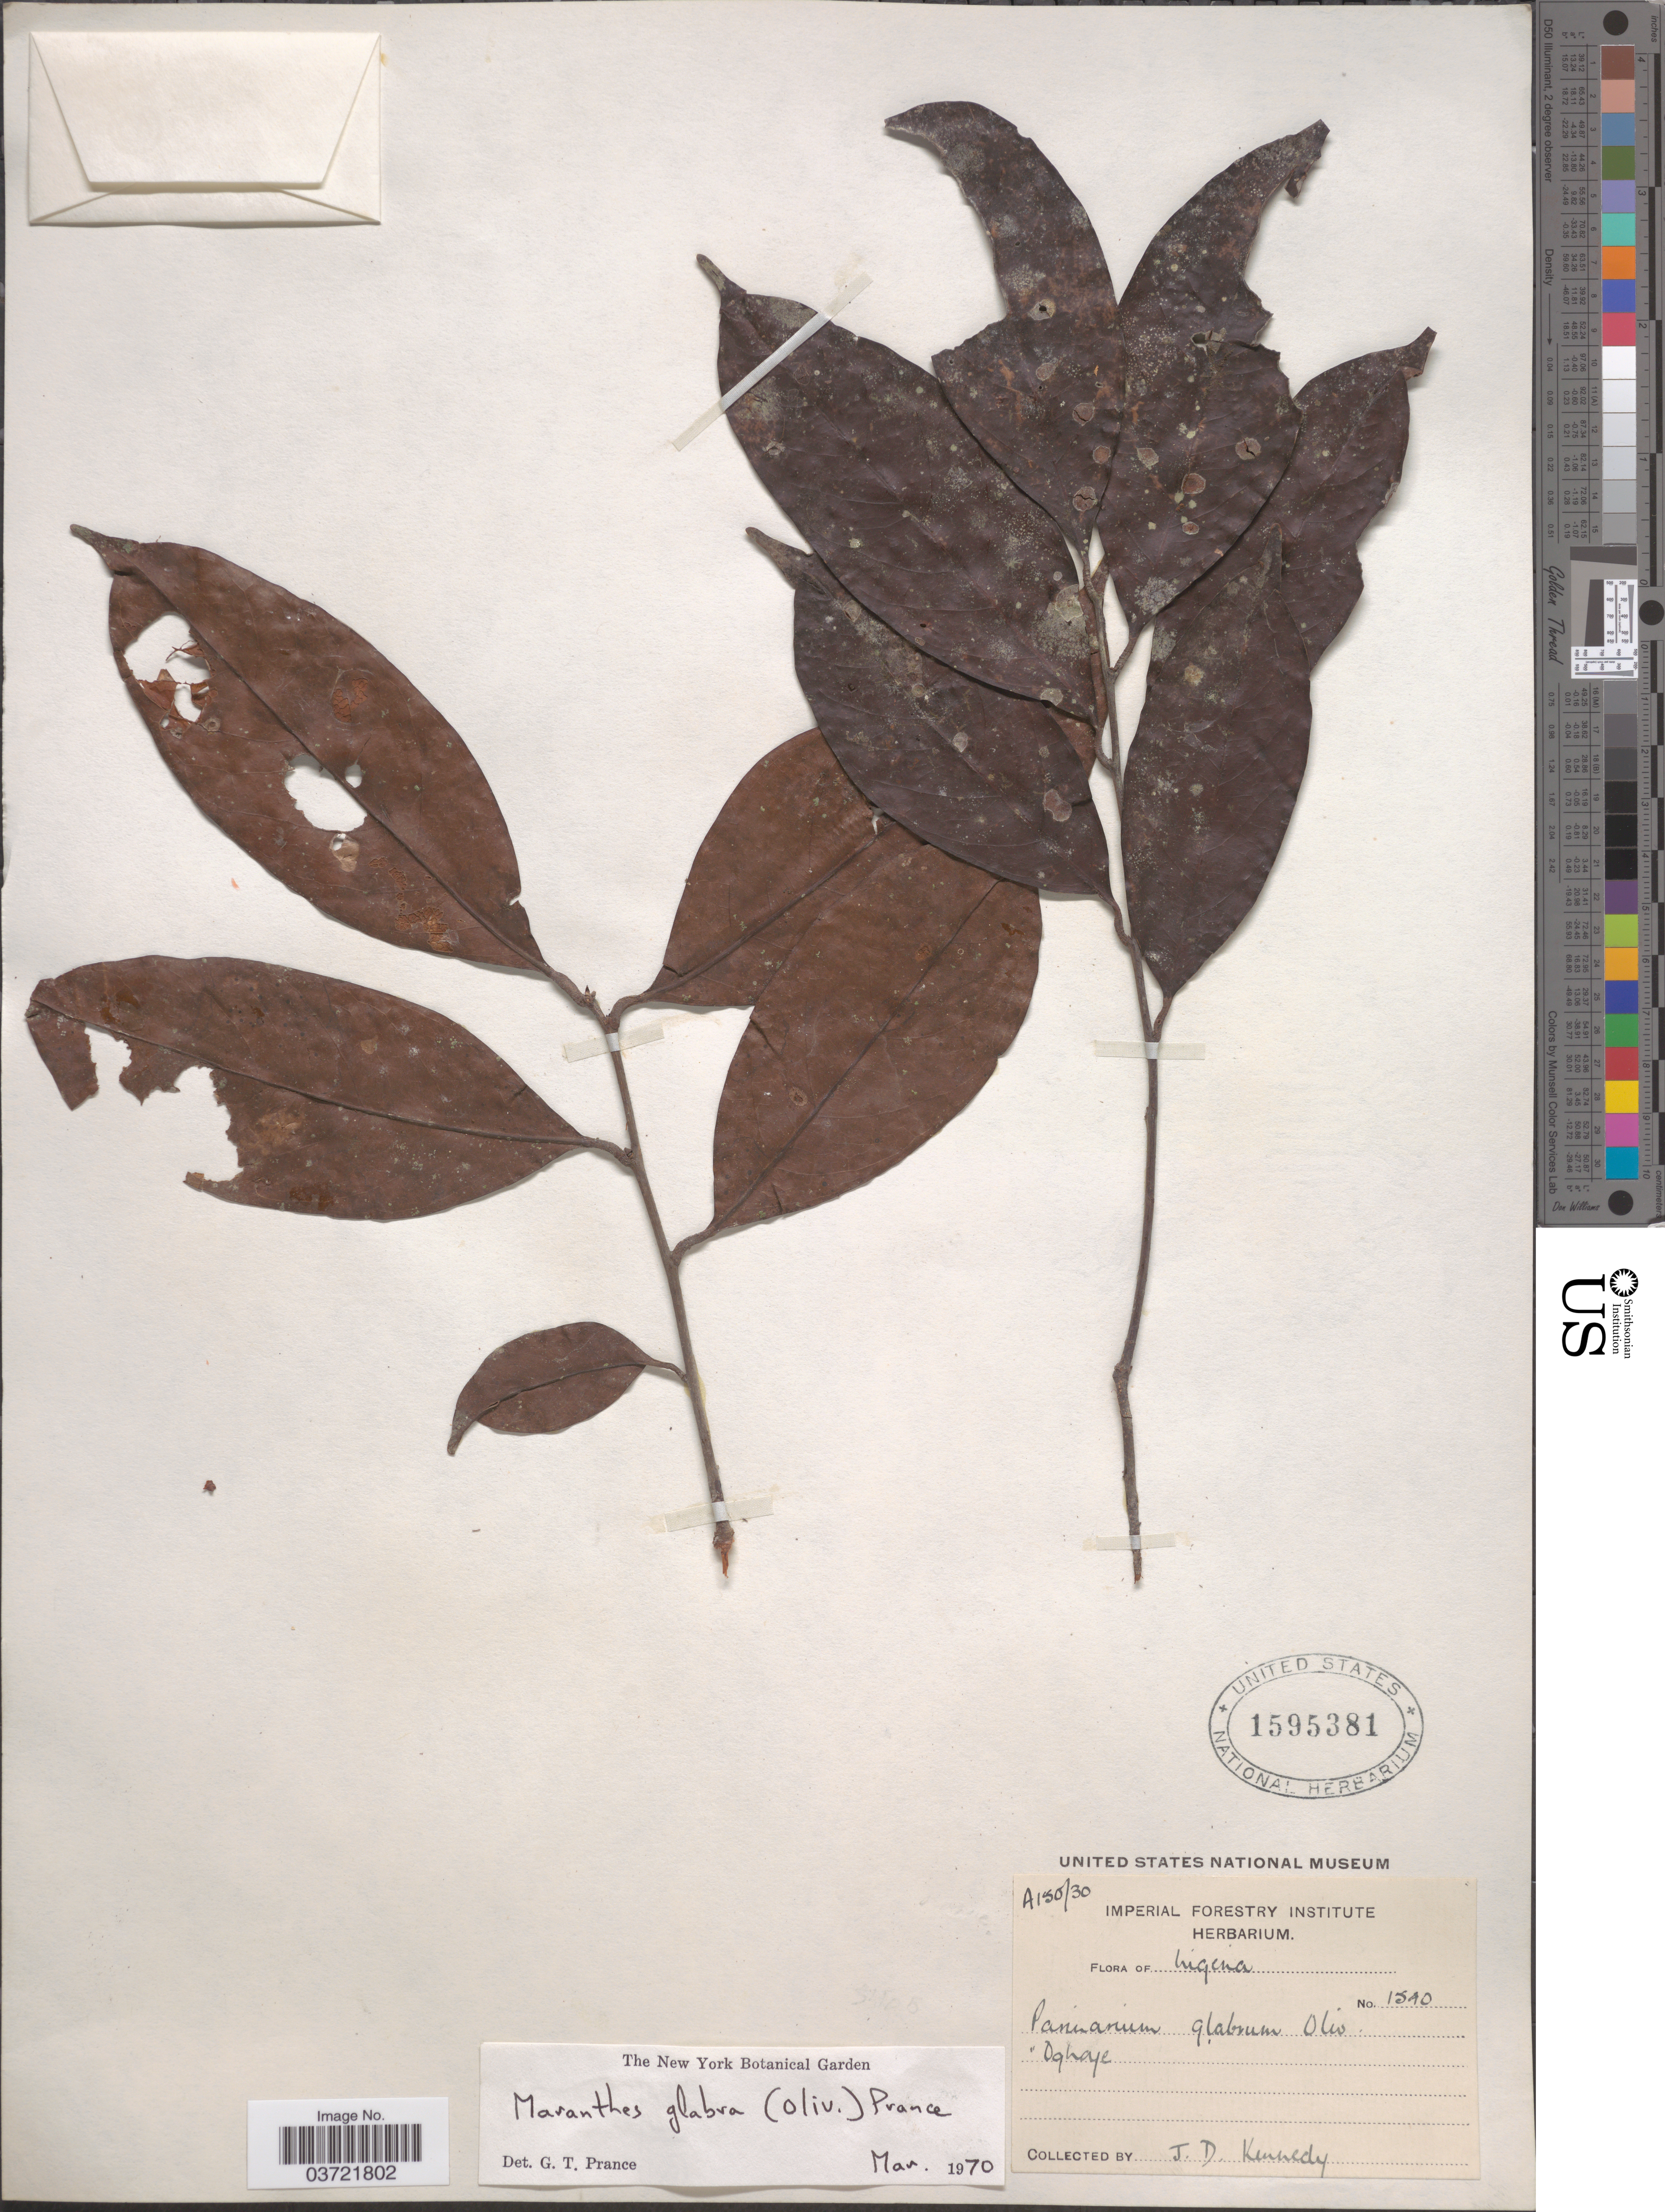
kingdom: Plantae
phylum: Tracheophyta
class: Magnoliopsida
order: Malpighiales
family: Chrysobalanaceae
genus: Maranthes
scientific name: Maranthes glabra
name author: (Oliv.) Prance & F. White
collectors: J. D. Kennedy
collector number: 1540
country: Nigeria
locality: Ogbaje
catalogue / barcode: US 1595381